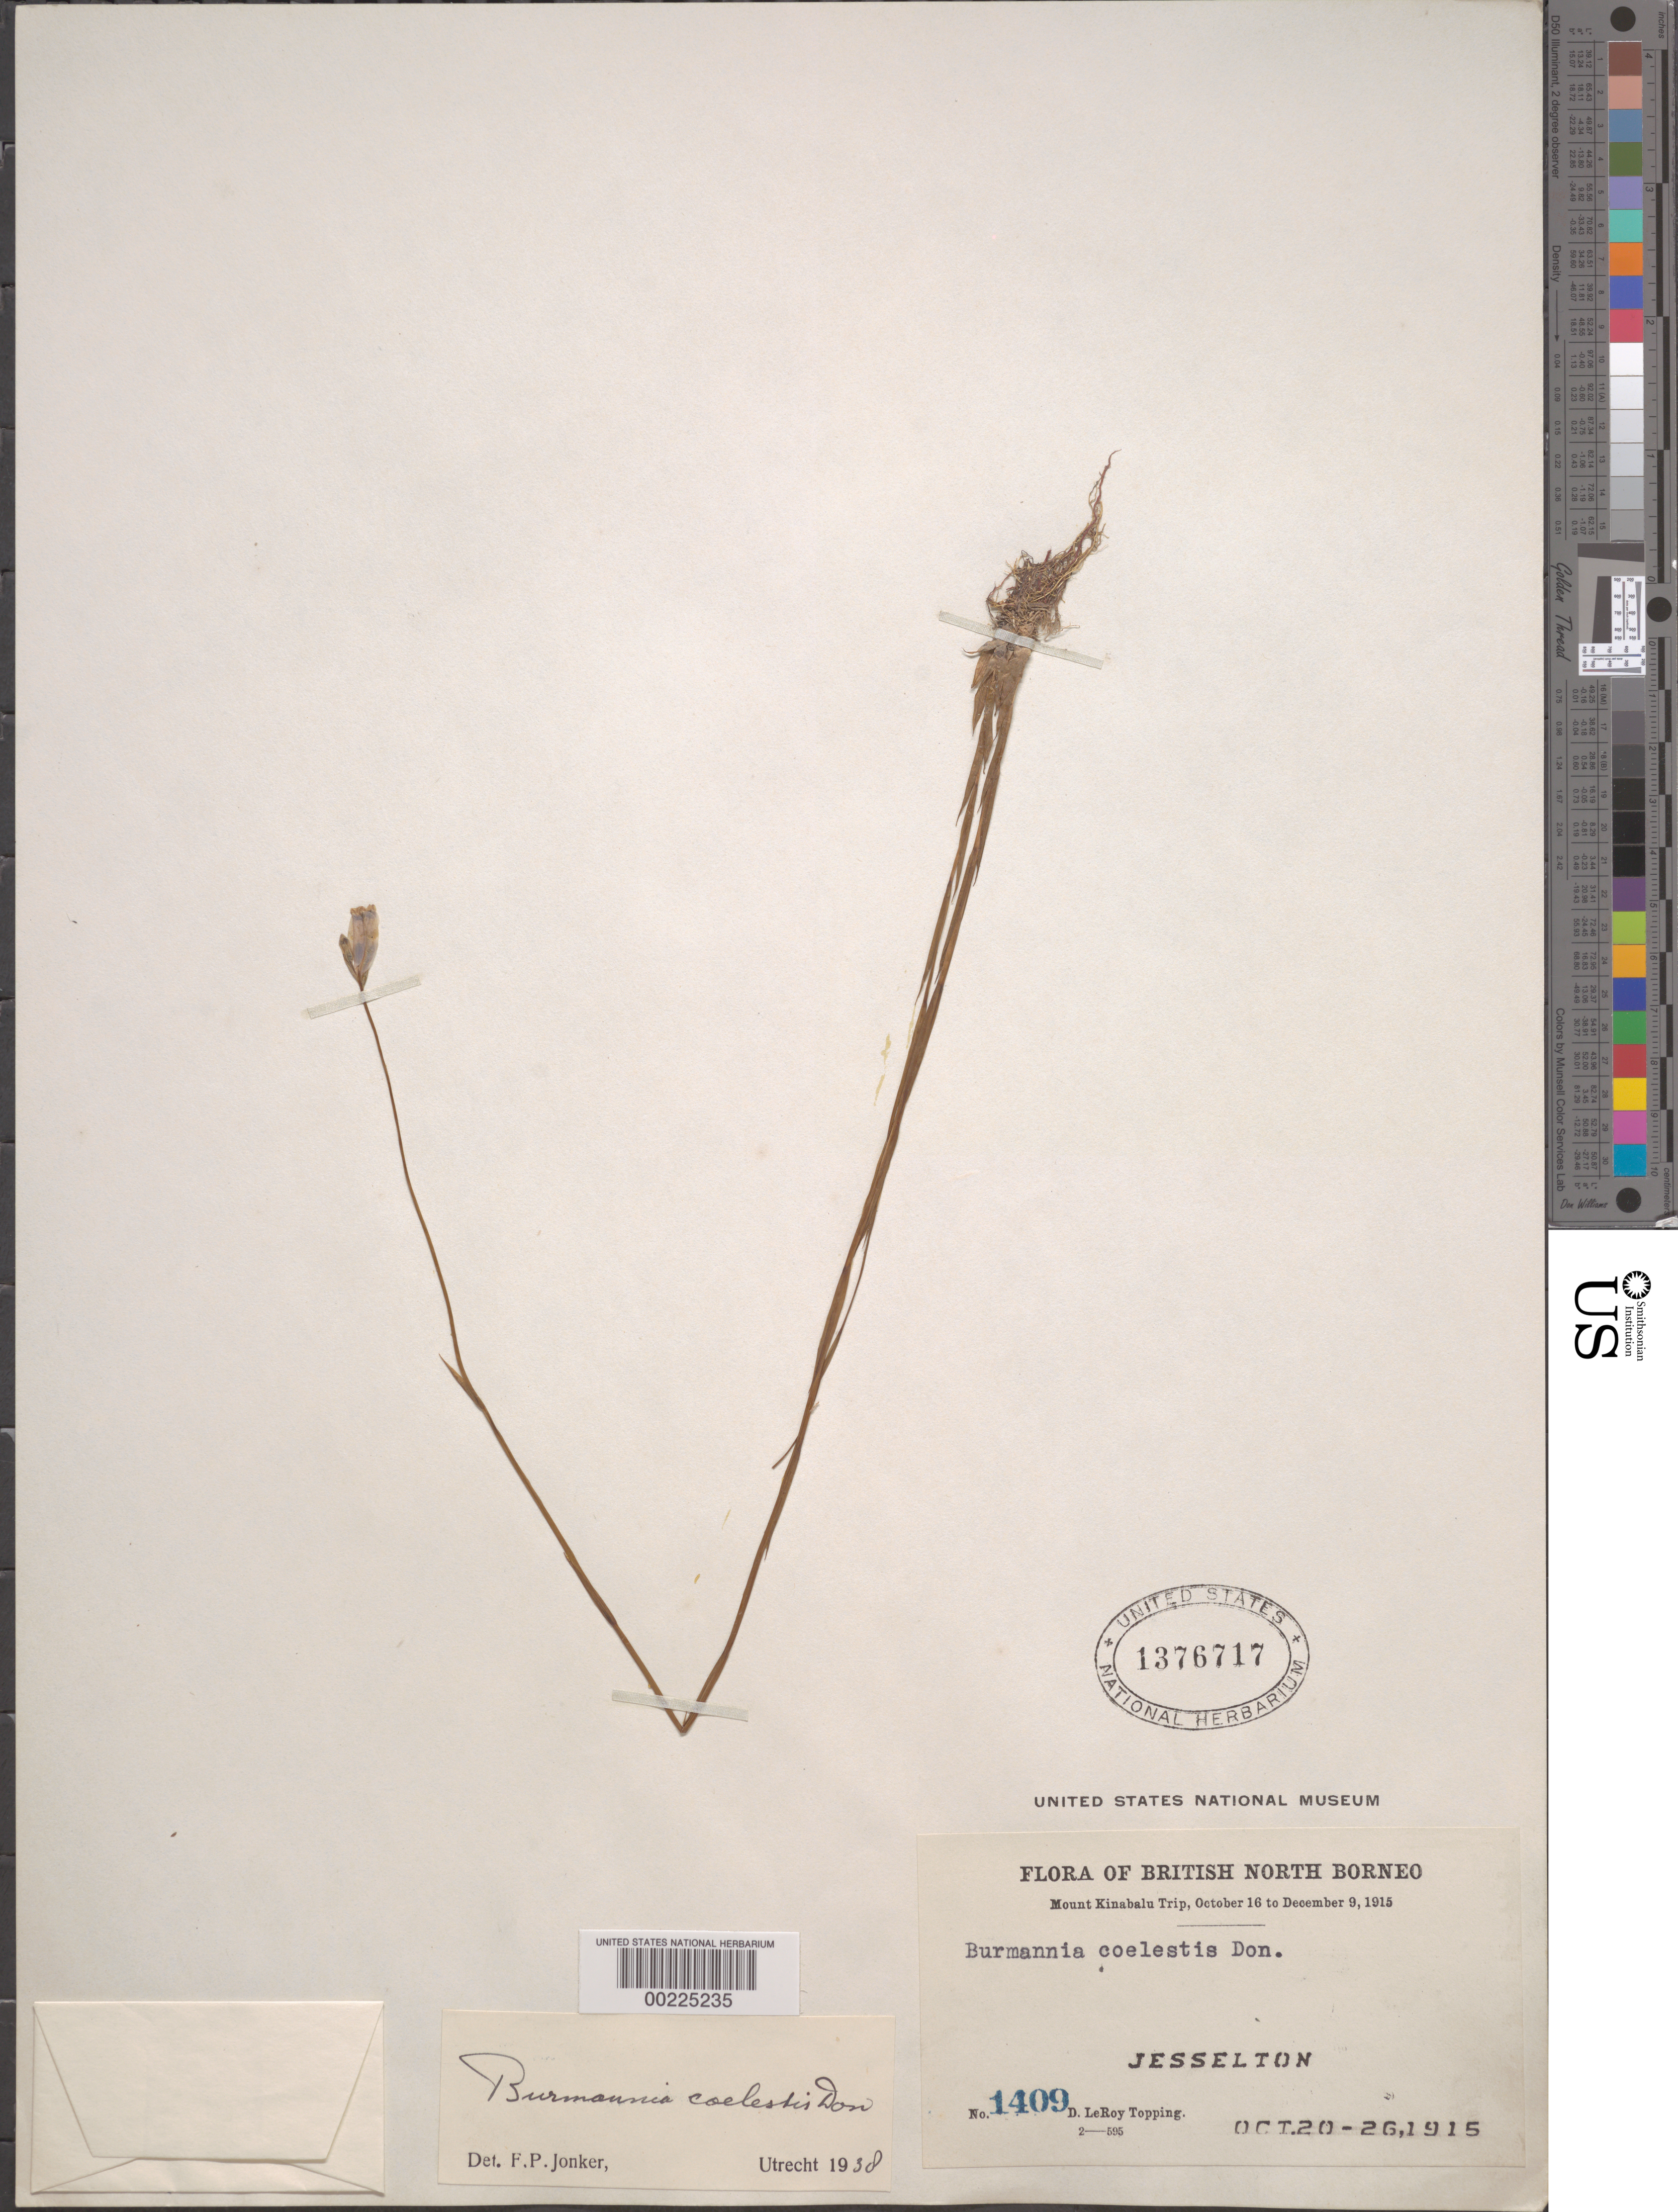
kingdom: Plantae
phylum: Tracheophyta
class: Liliopsida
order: Dioscoreales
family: Burmanniaceae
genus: Burmannia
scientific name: Burmannia coelestis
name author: D. Don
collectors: D. L. Topping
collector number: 1409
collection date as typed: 20 Oct 1915 to 26 Oct 1915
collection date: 1915-10-20/1915-10-26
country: Malaysia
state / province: Sabah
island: Borneo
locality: Jesselton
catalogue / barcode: US 1376717